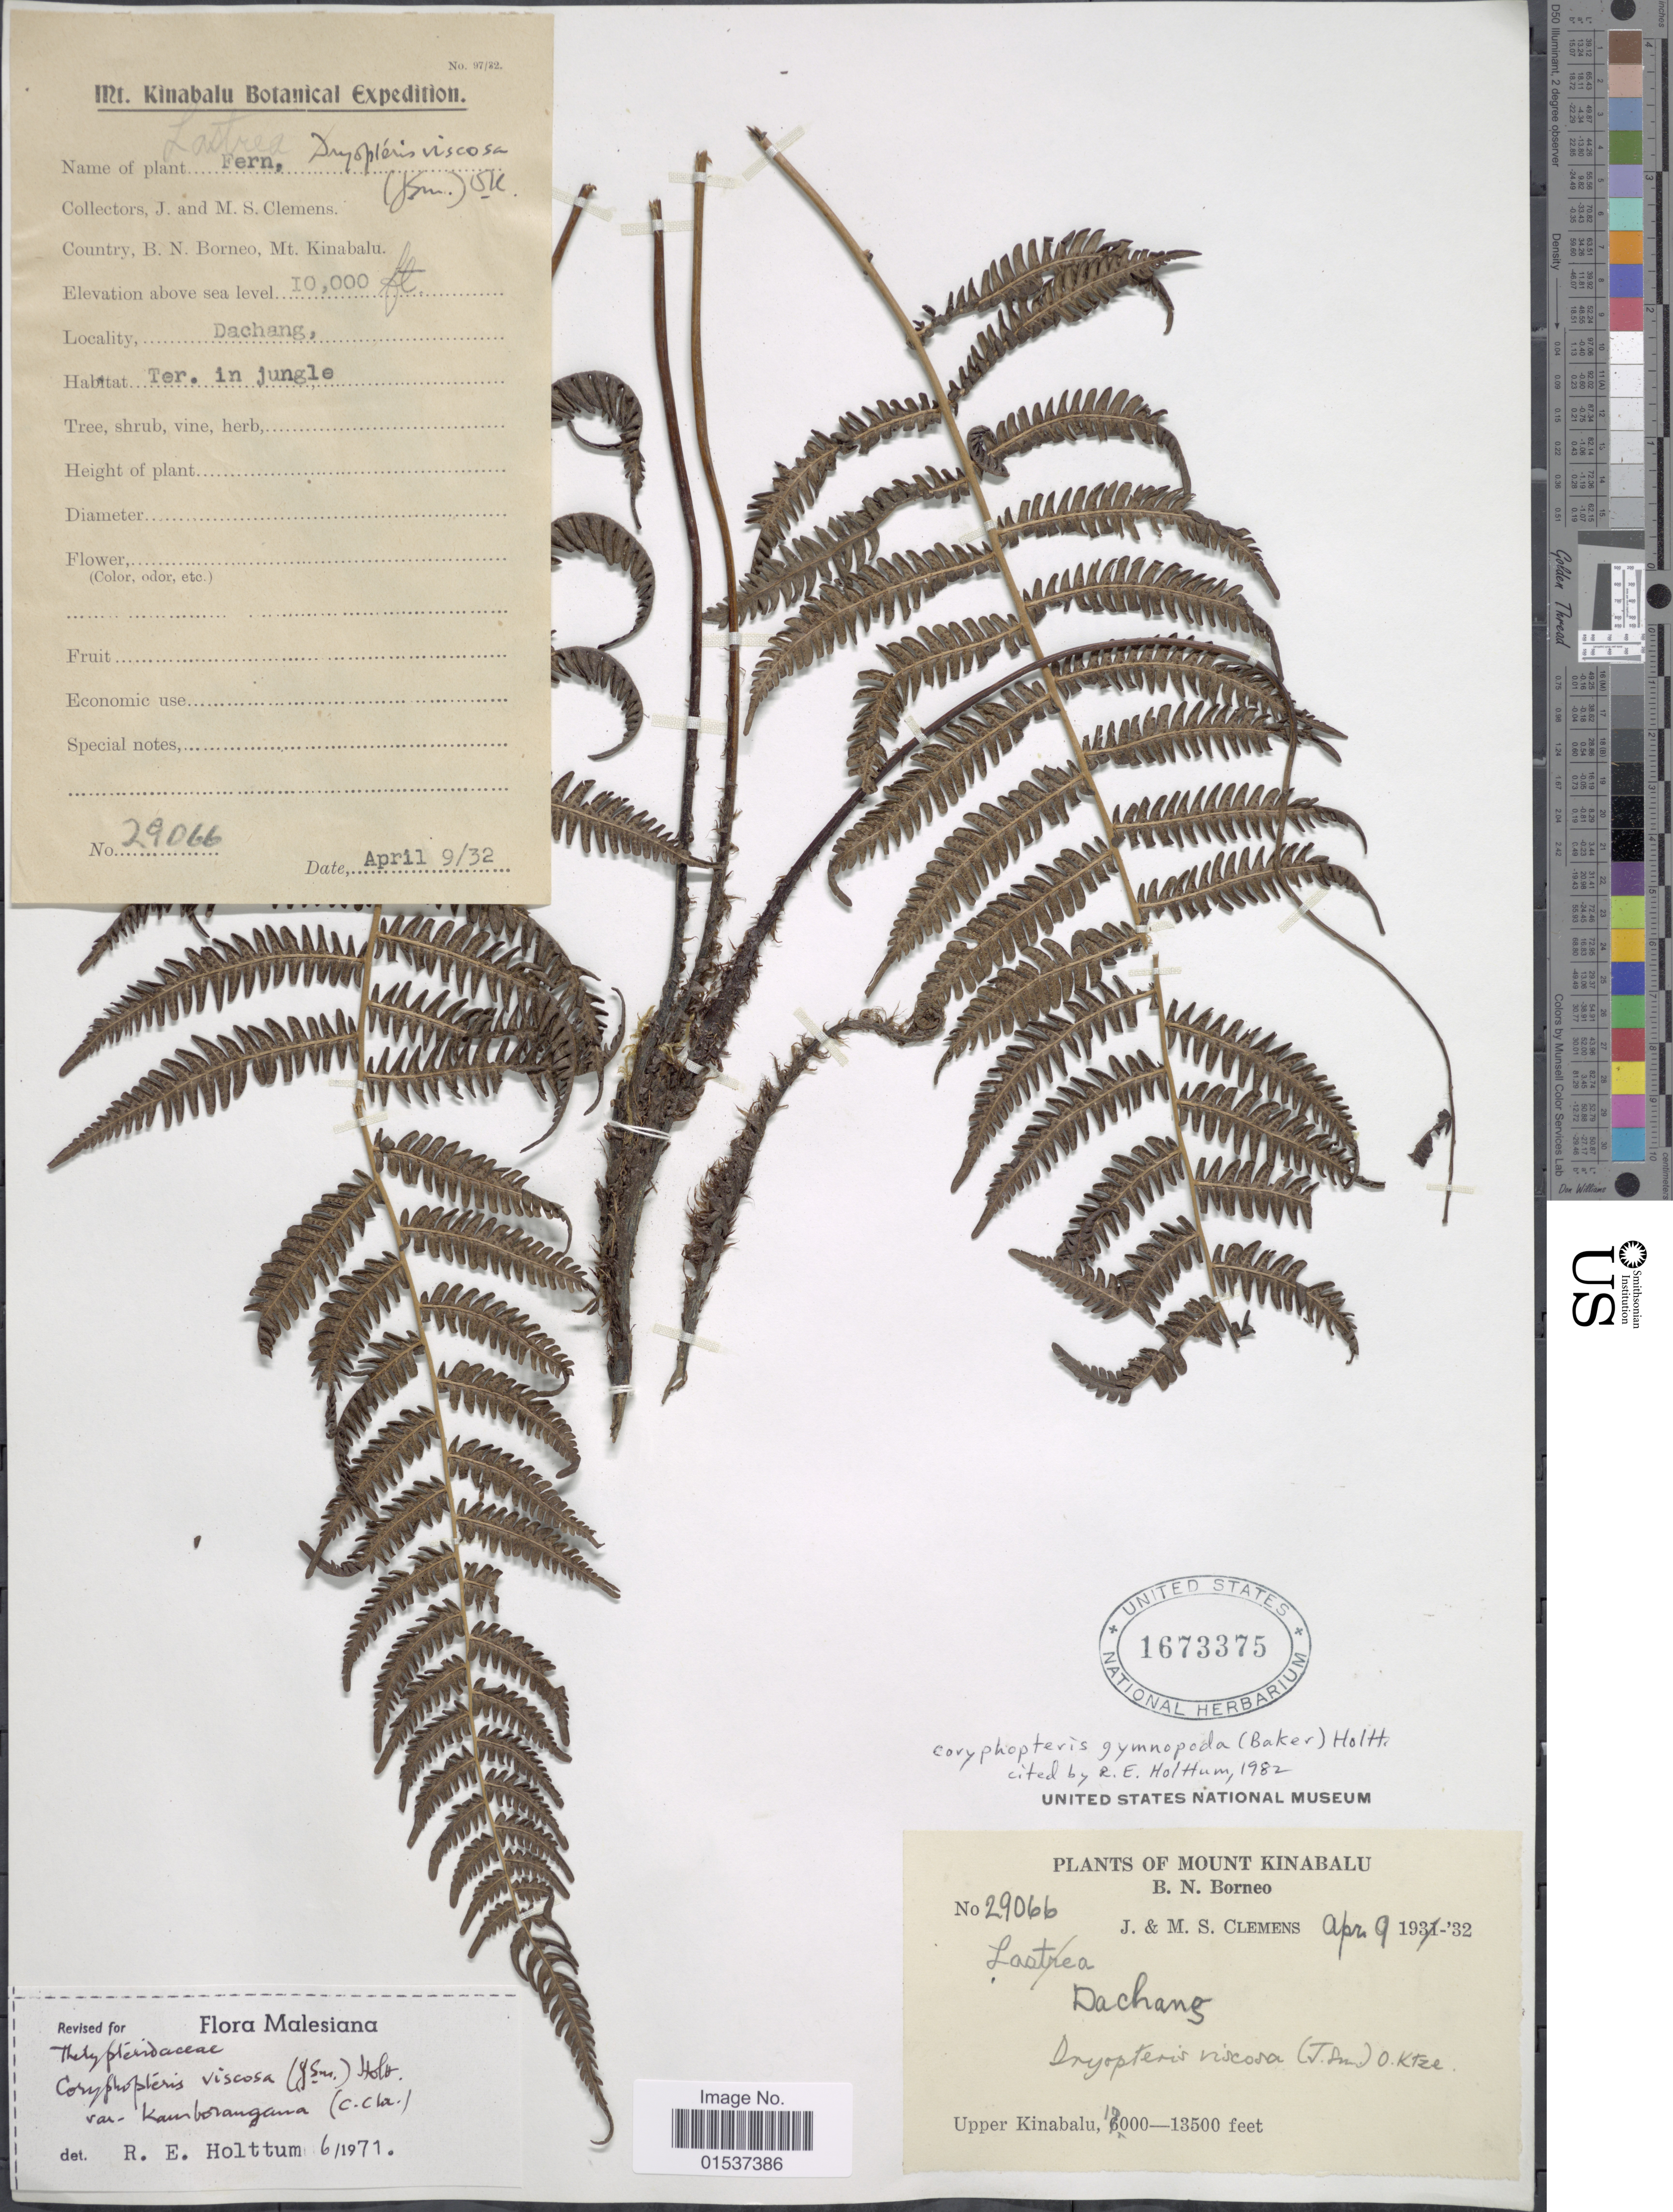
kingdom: Plantae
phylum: Tracheophyta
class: Polypodiopsida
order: Polypodiales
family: Thelypteridaceae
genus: Coryphopteris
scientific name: Coryphopteris gymnopoda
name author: (Baker) Holttum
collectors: J. Clemens & M. S. Clemens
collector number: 29066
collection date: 1932-04-09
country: Malaysia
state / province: Sabah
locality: Mount Kinabalu, B.N. Borneo. Dachang.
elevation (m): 3048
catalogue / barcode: US 1673375